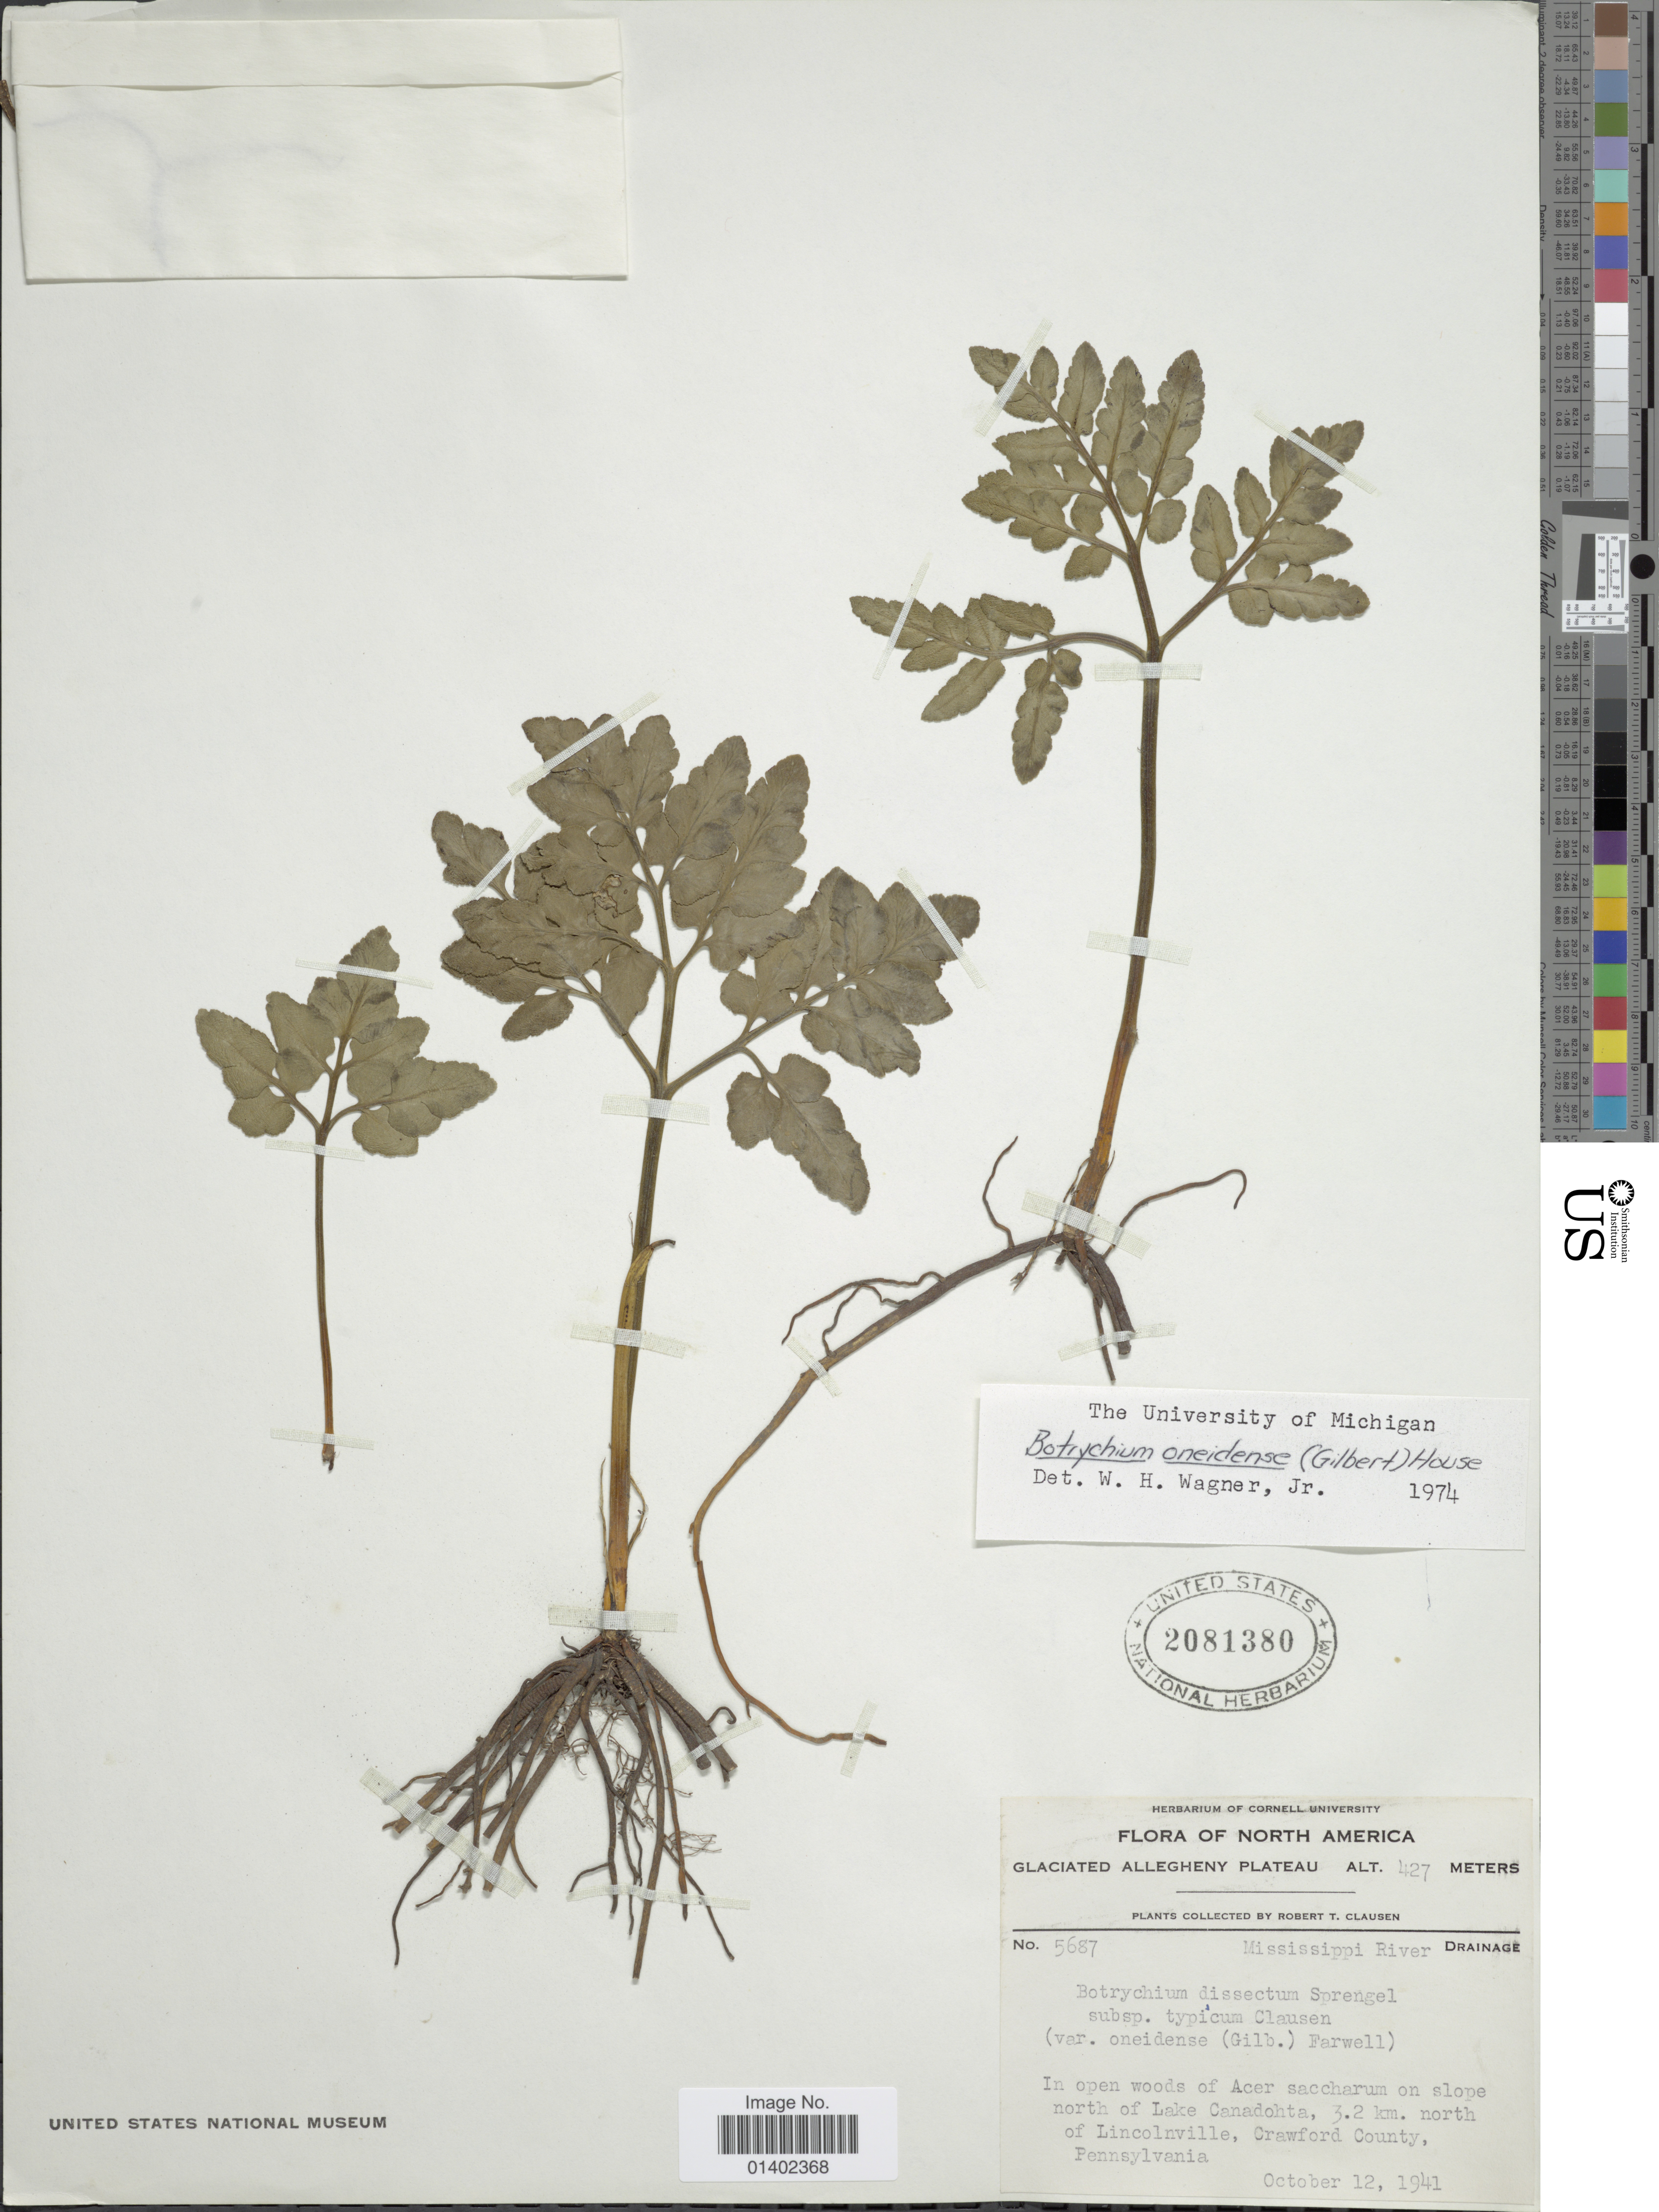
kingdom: Plantae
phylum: Tracheophyta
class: Polypodiopsida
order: Ophioglossales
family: Ophioglossaceae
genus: Botrychium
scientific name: Botrychium oneidense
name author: (Gilbert) House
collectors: R. T. Clausen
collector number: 5687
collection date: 1941-10-12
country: United States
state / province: Pennsylvania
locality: North America, Glaciated Allegheny Plateau, Mississippi River, In open woods of Acer saccharum on slope north of Lake Canadotha, 3.2 km. north of Lincolnville, Crawford County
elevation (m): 427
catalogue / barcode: US 2081380